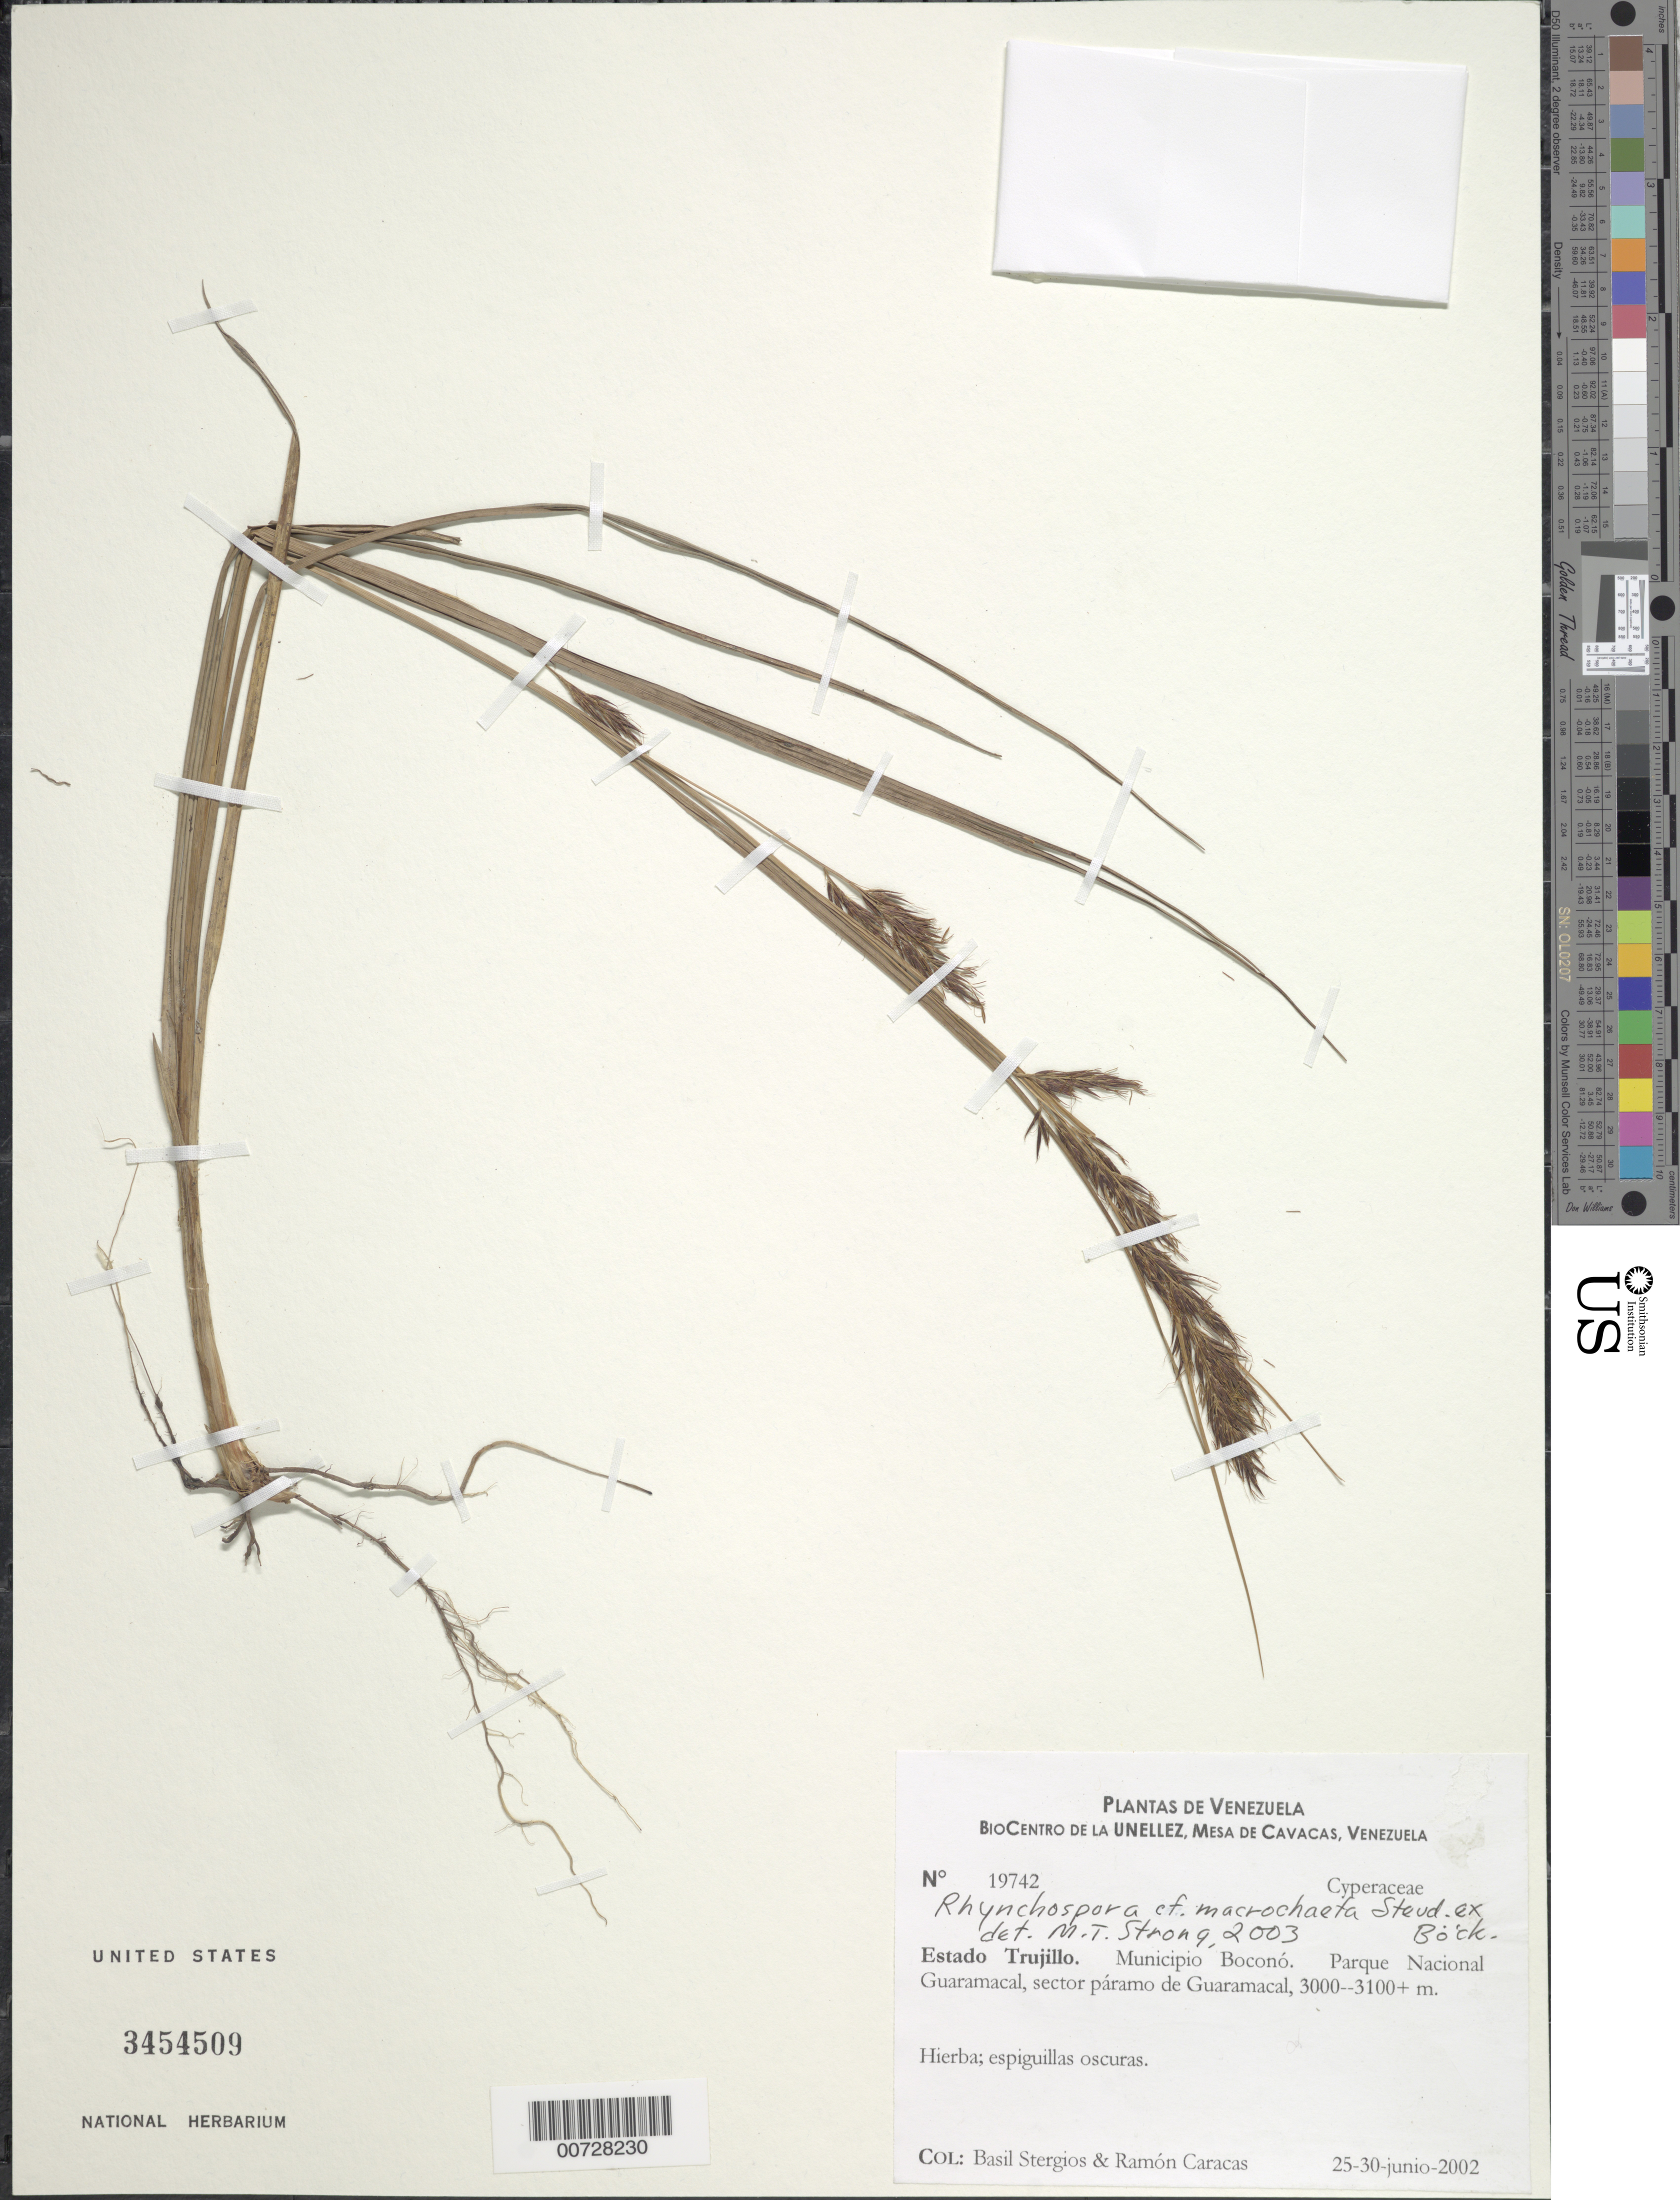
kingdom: Plantae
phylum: Tracheophyta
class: Liliopsida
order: Poales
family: Cyperaceae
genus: Rhynchospora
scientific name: Rhynchospora guaramacalensis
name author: M.T. Strong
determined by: Strong, M. T., (US), Smithsonian Institution - National Museum of Natural History (UNITED STATES)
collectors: B. G. Stergios & R. Caracas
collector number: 19742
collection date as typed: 25 Jun 2002 to 30 Jun 2002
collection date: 2002-06-25/2002-06-30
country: Venezuela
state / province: Trujillo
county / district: Boconó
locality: Parque Nacional Guaramacal, páramo de Guaramacal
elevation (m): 3000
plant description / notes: PORT, US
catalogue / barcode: US 3454509